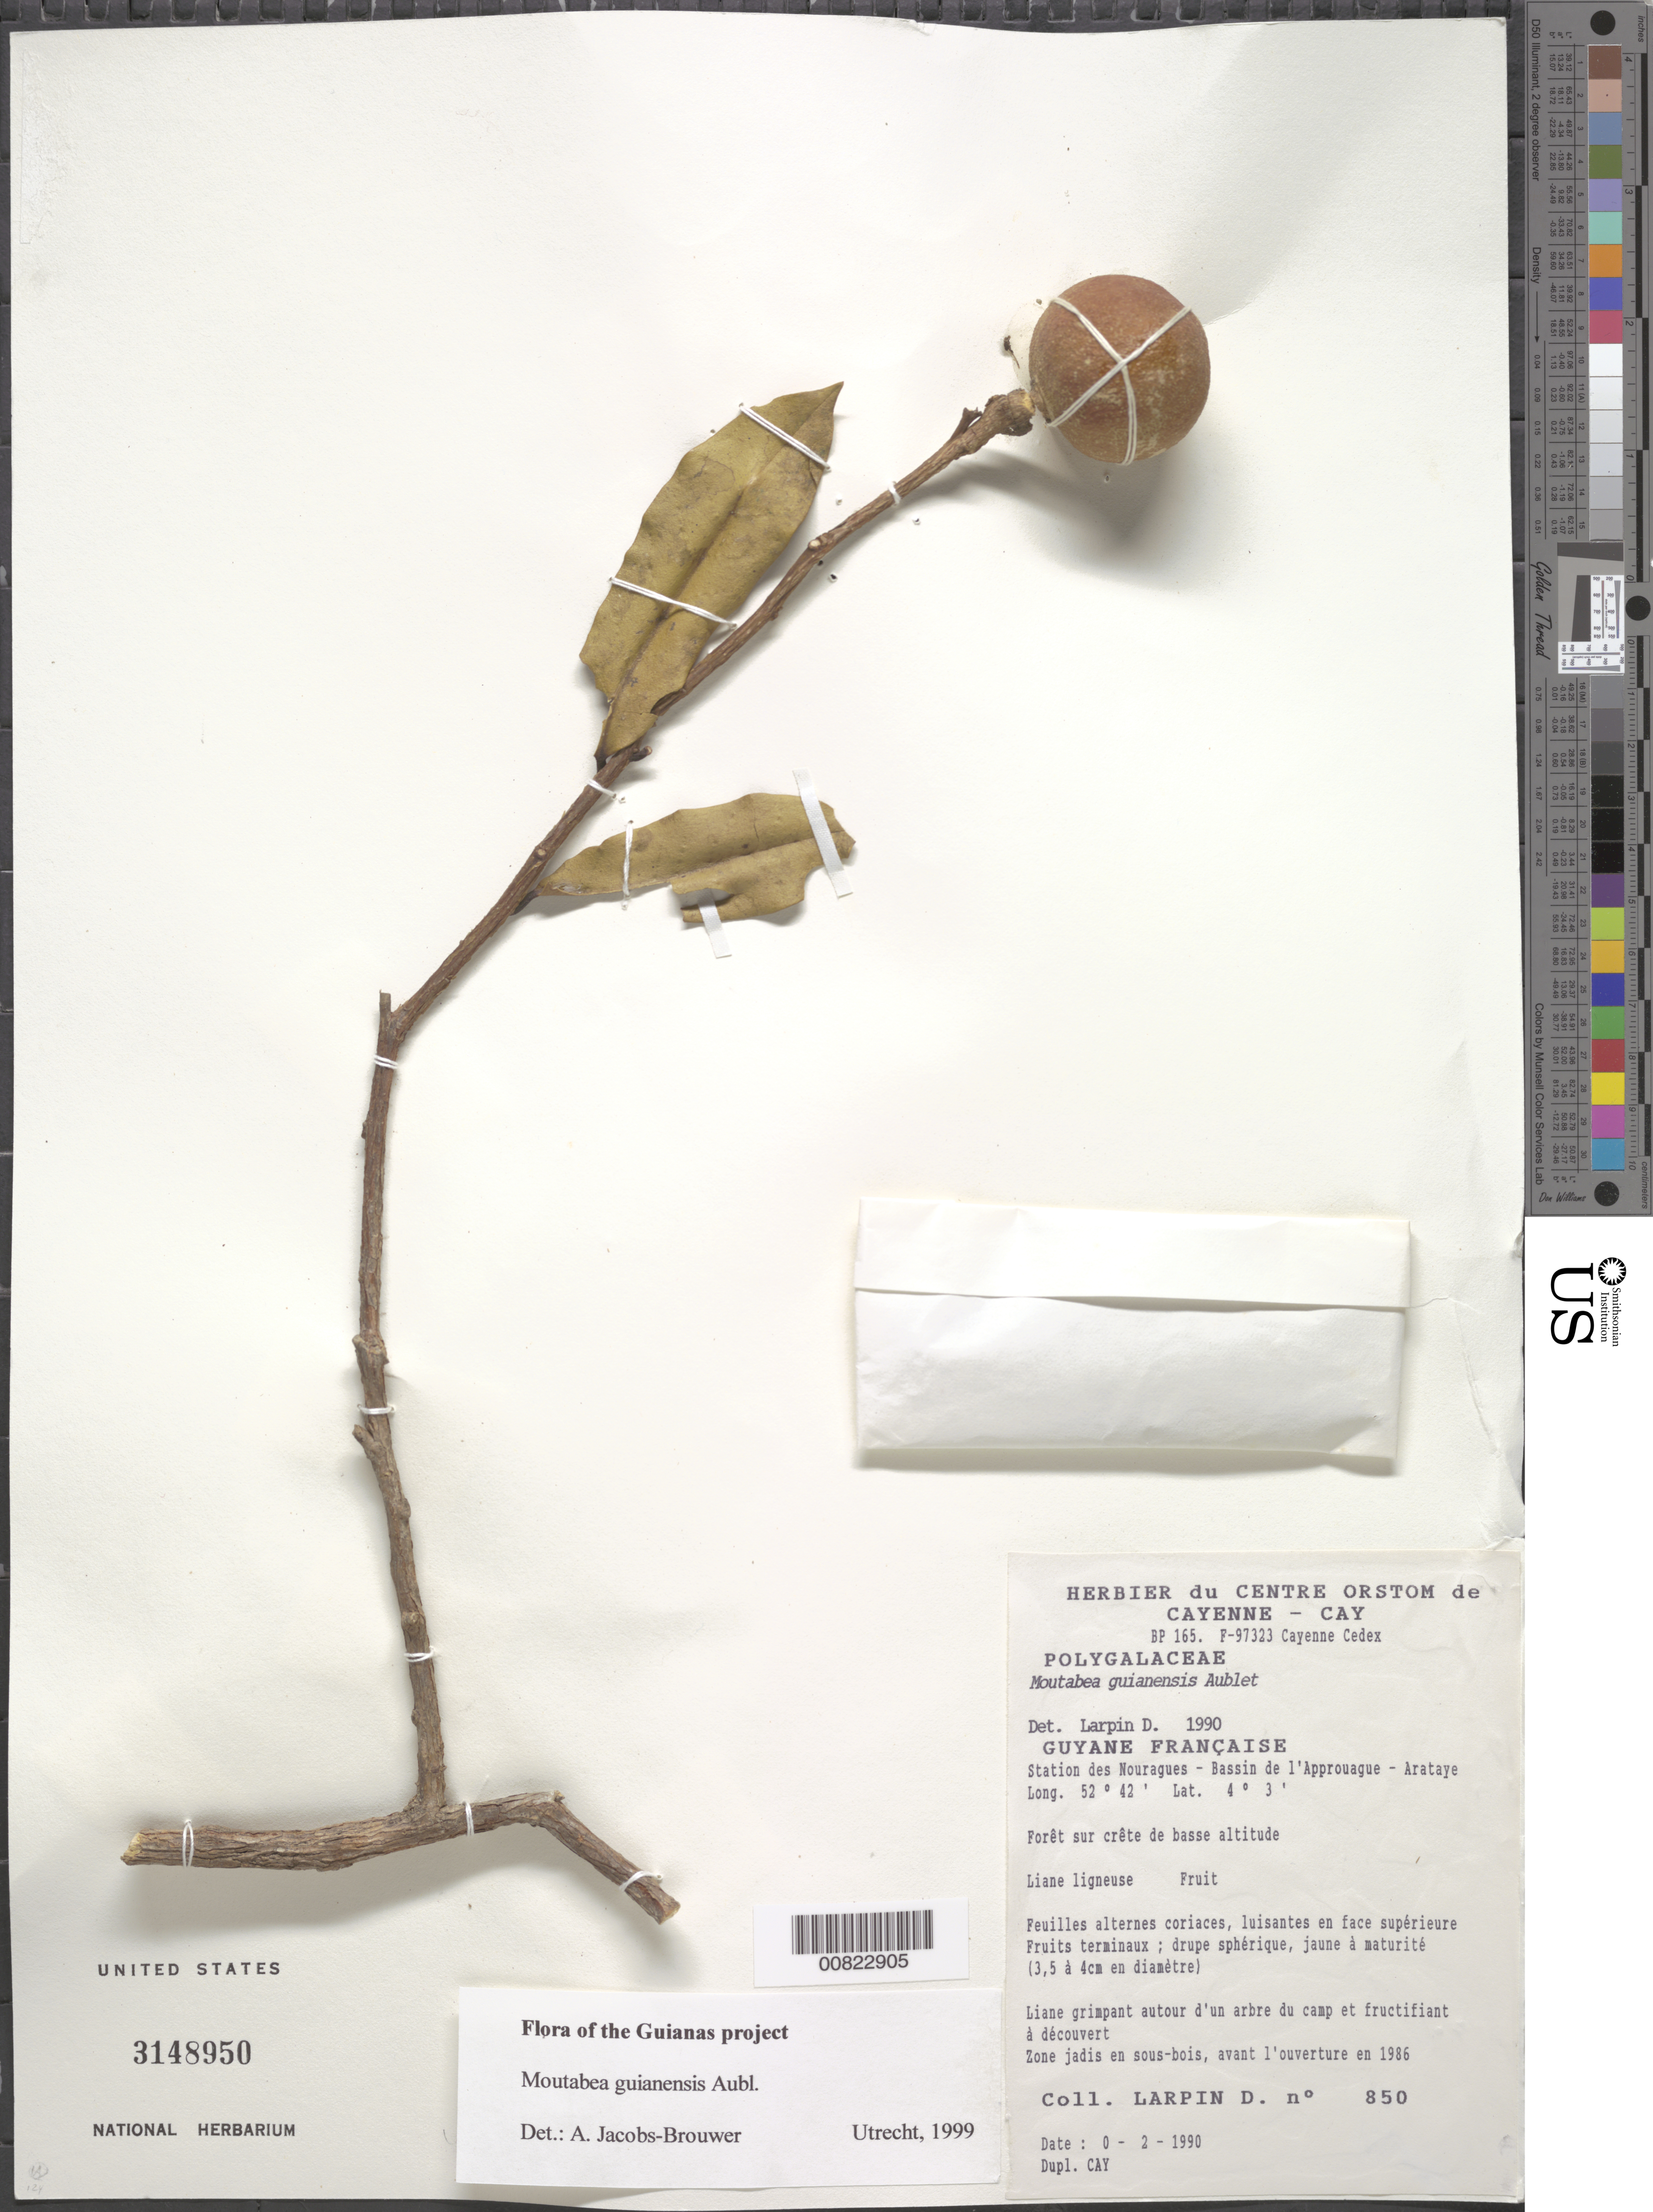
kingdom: Plantae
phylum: Tracheophyta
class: Magnoliopsida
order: Fabales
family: Polygalaceae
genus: Moutabea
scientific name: Moutabea guianensis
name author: Aubl.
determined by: Jacobs-Brouwer, A.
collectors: D. Larpin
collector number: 850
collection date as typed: Feb-90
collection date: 1990-02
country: French Guiana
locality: Station des Nouragues, Bassin de l'Approuague, Arataye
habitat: Forêt sur crete de basse altitude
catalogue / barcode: US 3148950